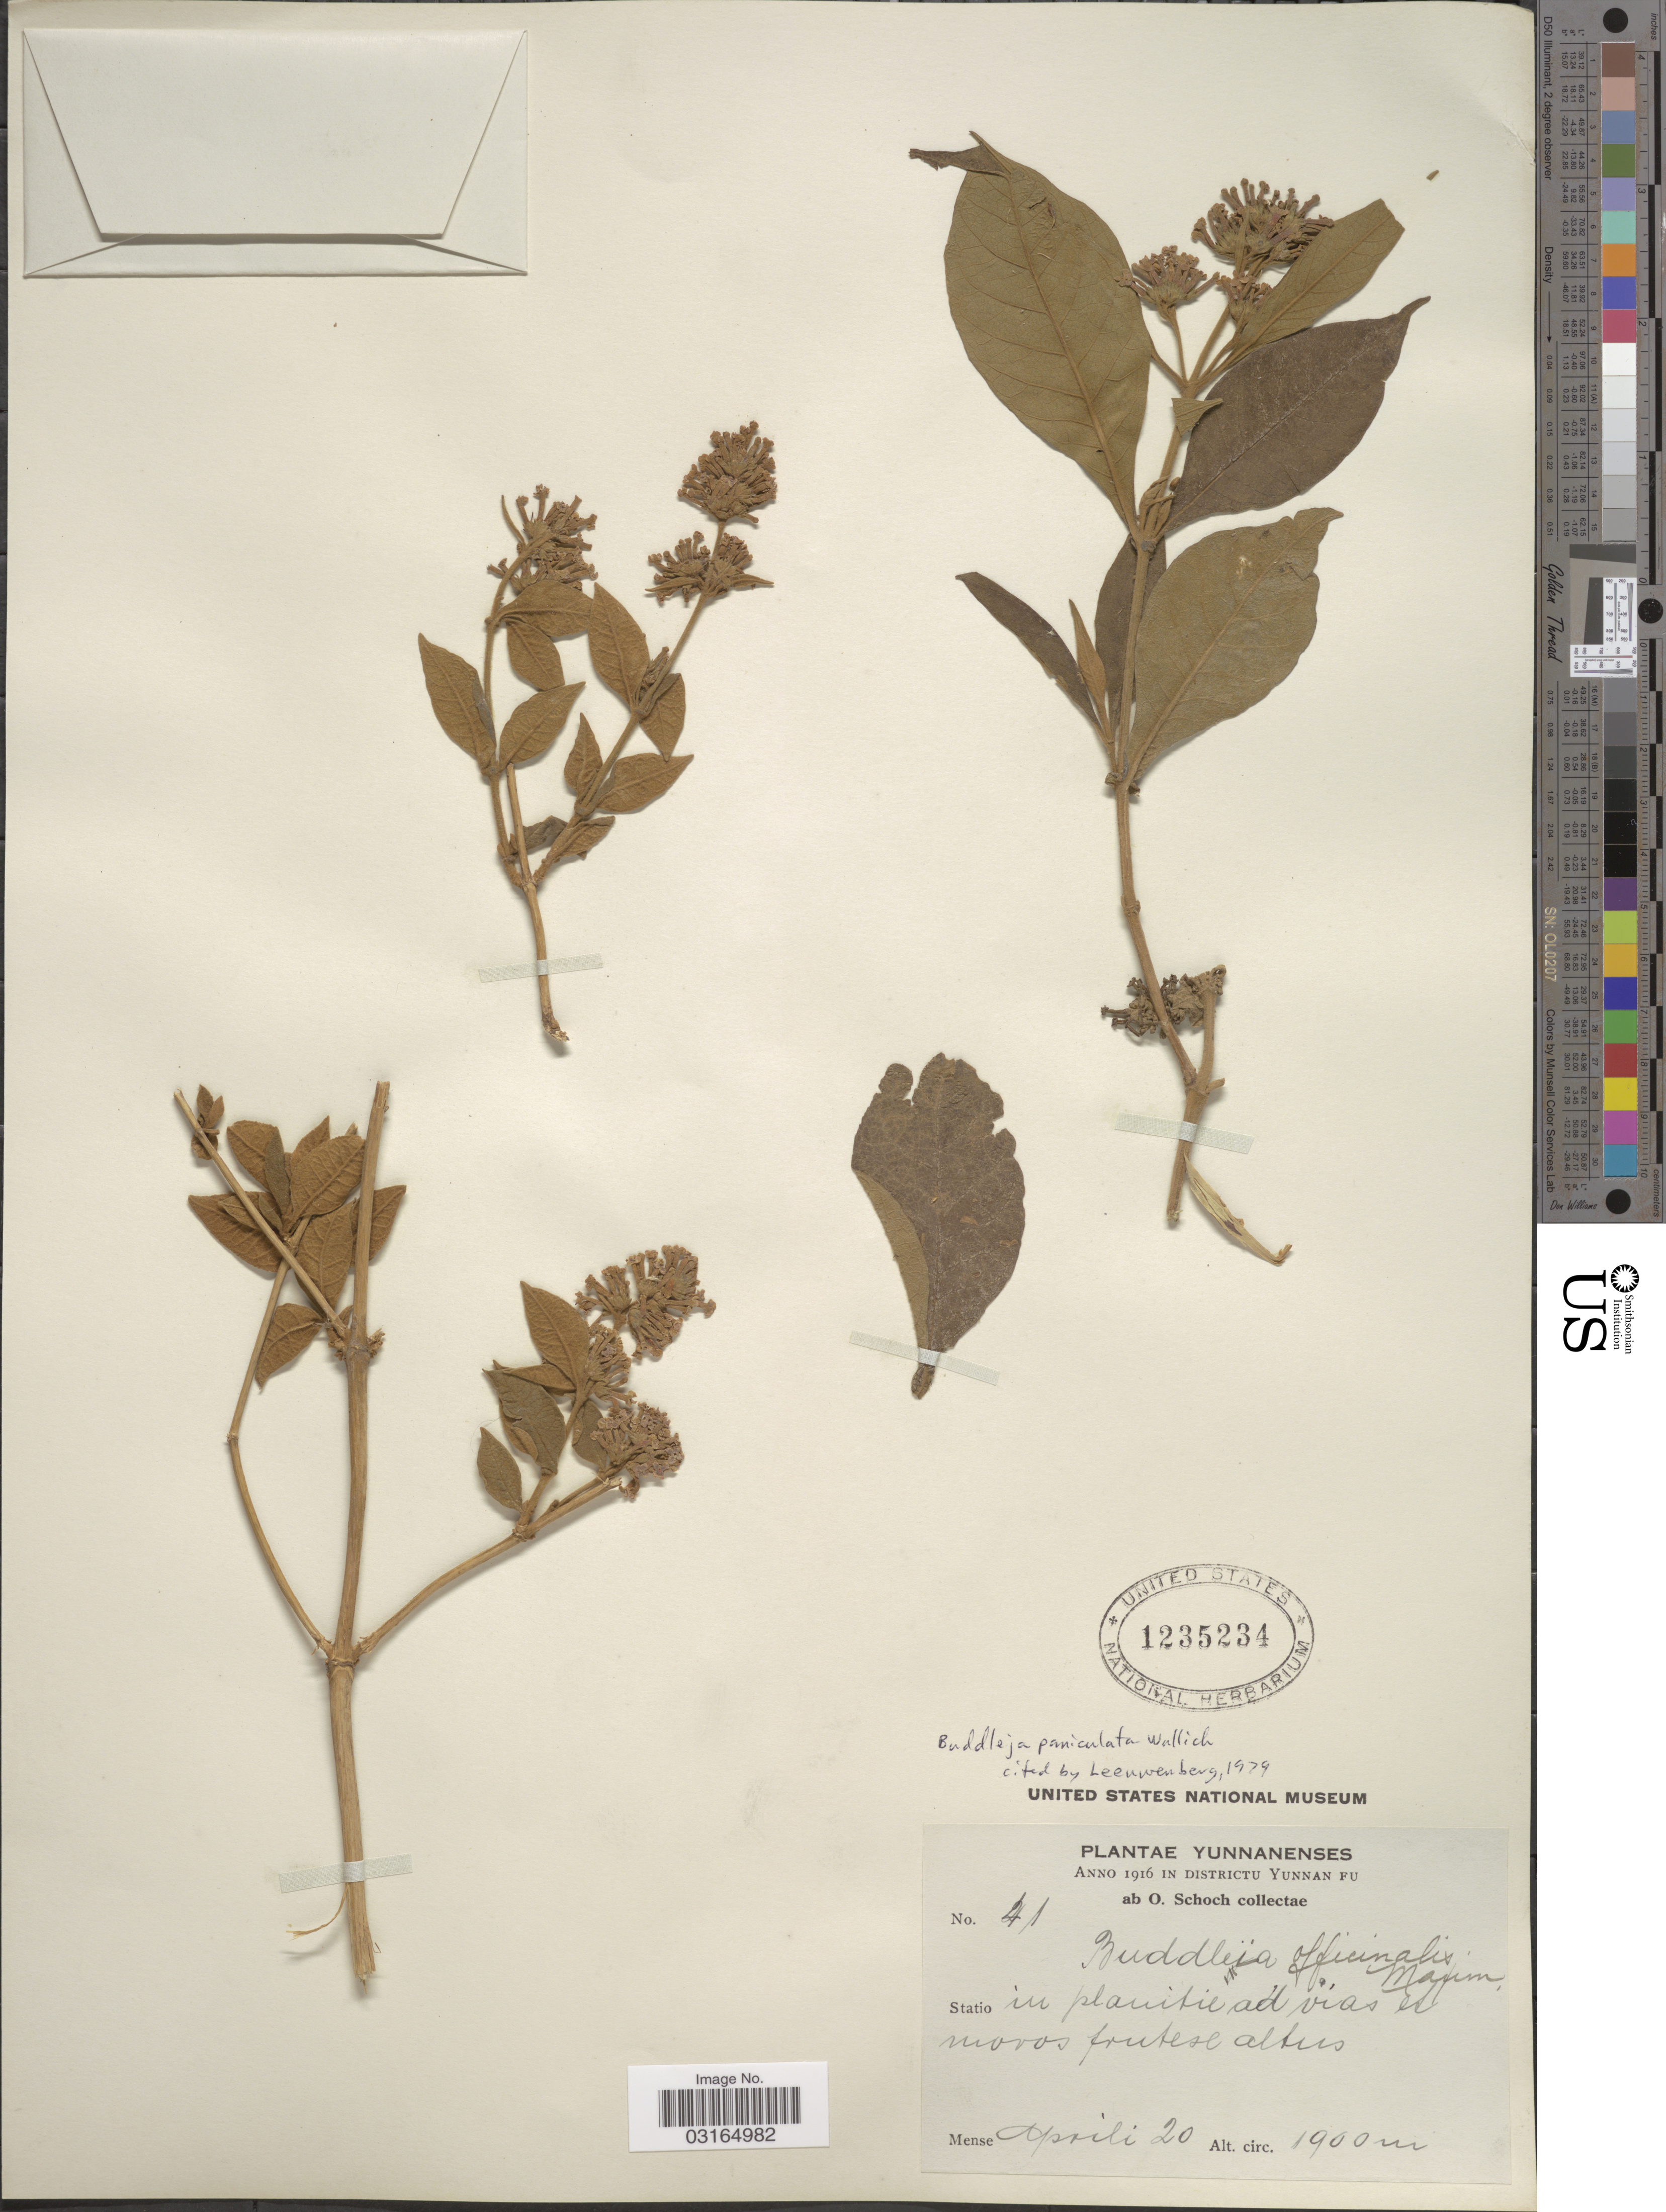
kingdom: Plantae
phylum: Tracheophyta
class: Magnoliopsida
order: Lamiales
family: Scrophulariaceae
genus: Buddleja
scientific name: Buddleja paniculata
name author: Wall.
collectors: O. Schoch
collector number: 41*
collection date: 1916-04-20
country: China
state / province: Yunnan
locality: Districtu Yunnan Fu.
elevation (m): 1900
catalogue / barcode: US 1235234